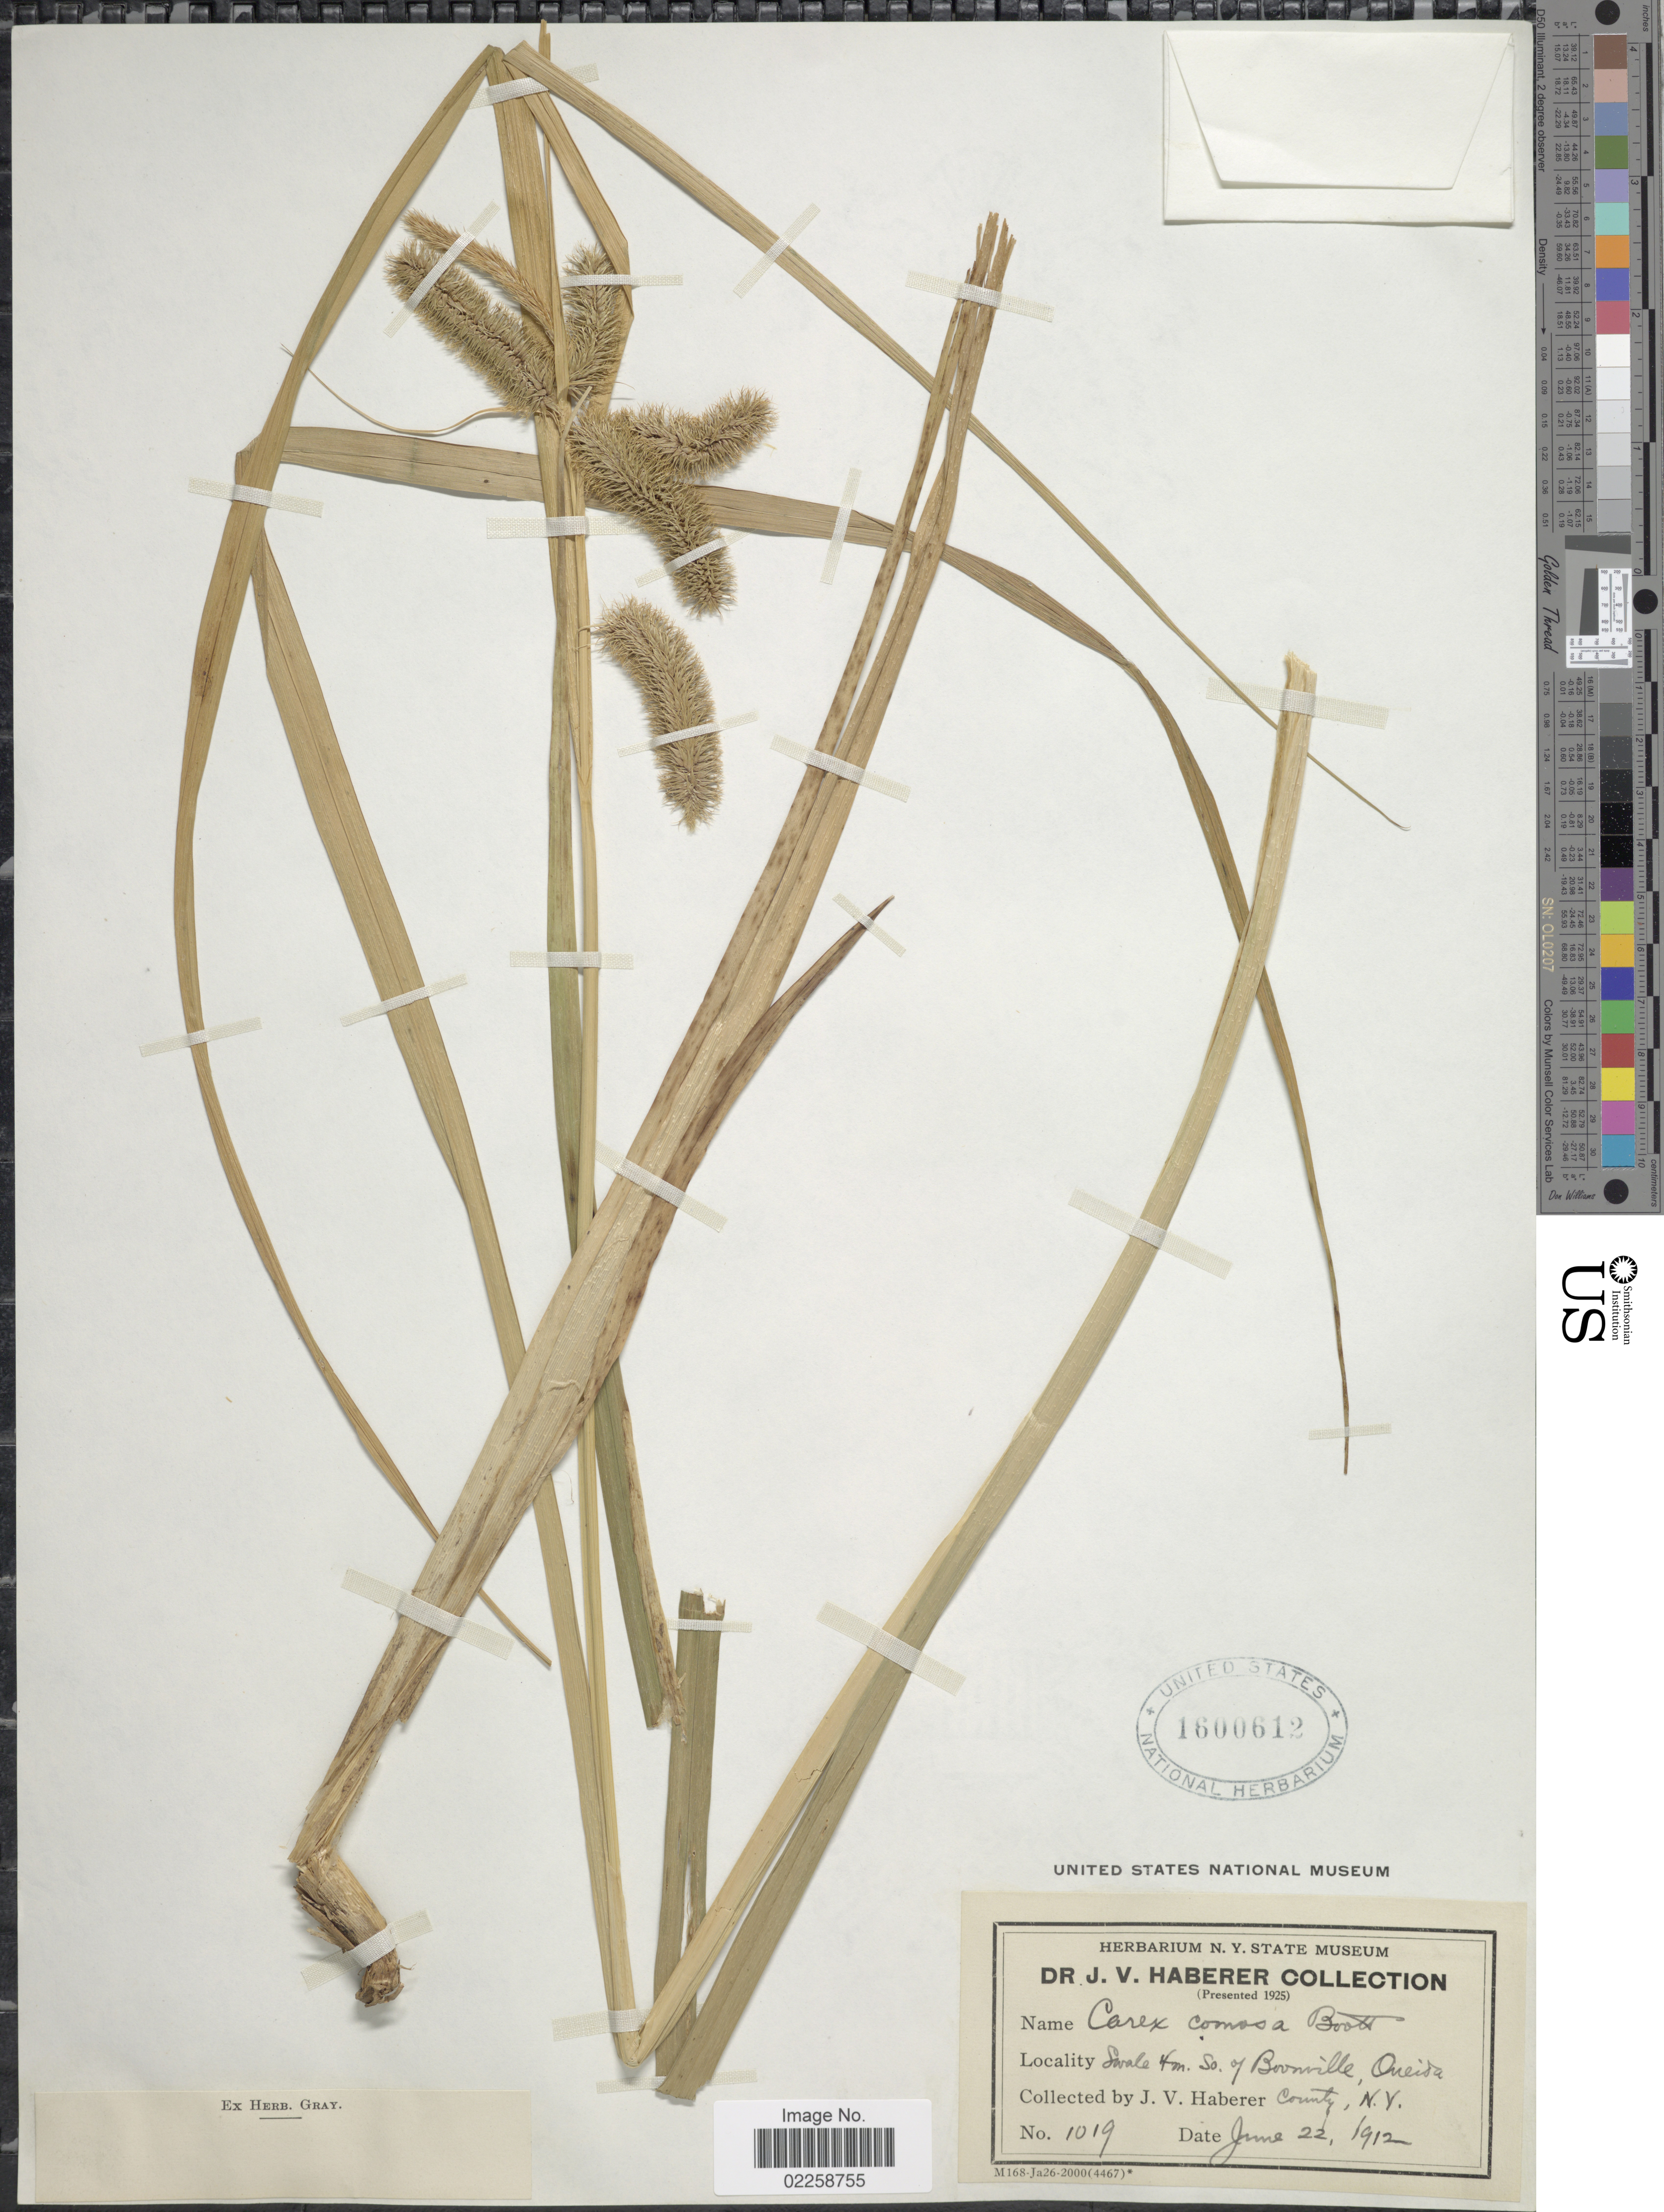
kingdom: Plantae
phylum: Tracheophyta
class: Liliopsida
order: Poales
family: Cyperaceae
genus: Carex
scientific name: Carex comosa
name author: Boott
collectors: J. V. Haberer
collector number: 1019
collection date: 1912-06-22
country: United States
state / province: New York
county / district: Oneida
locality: Swake 4 m. So. of Boonville, Oneida County, N. Y.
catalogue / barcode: US 1600612